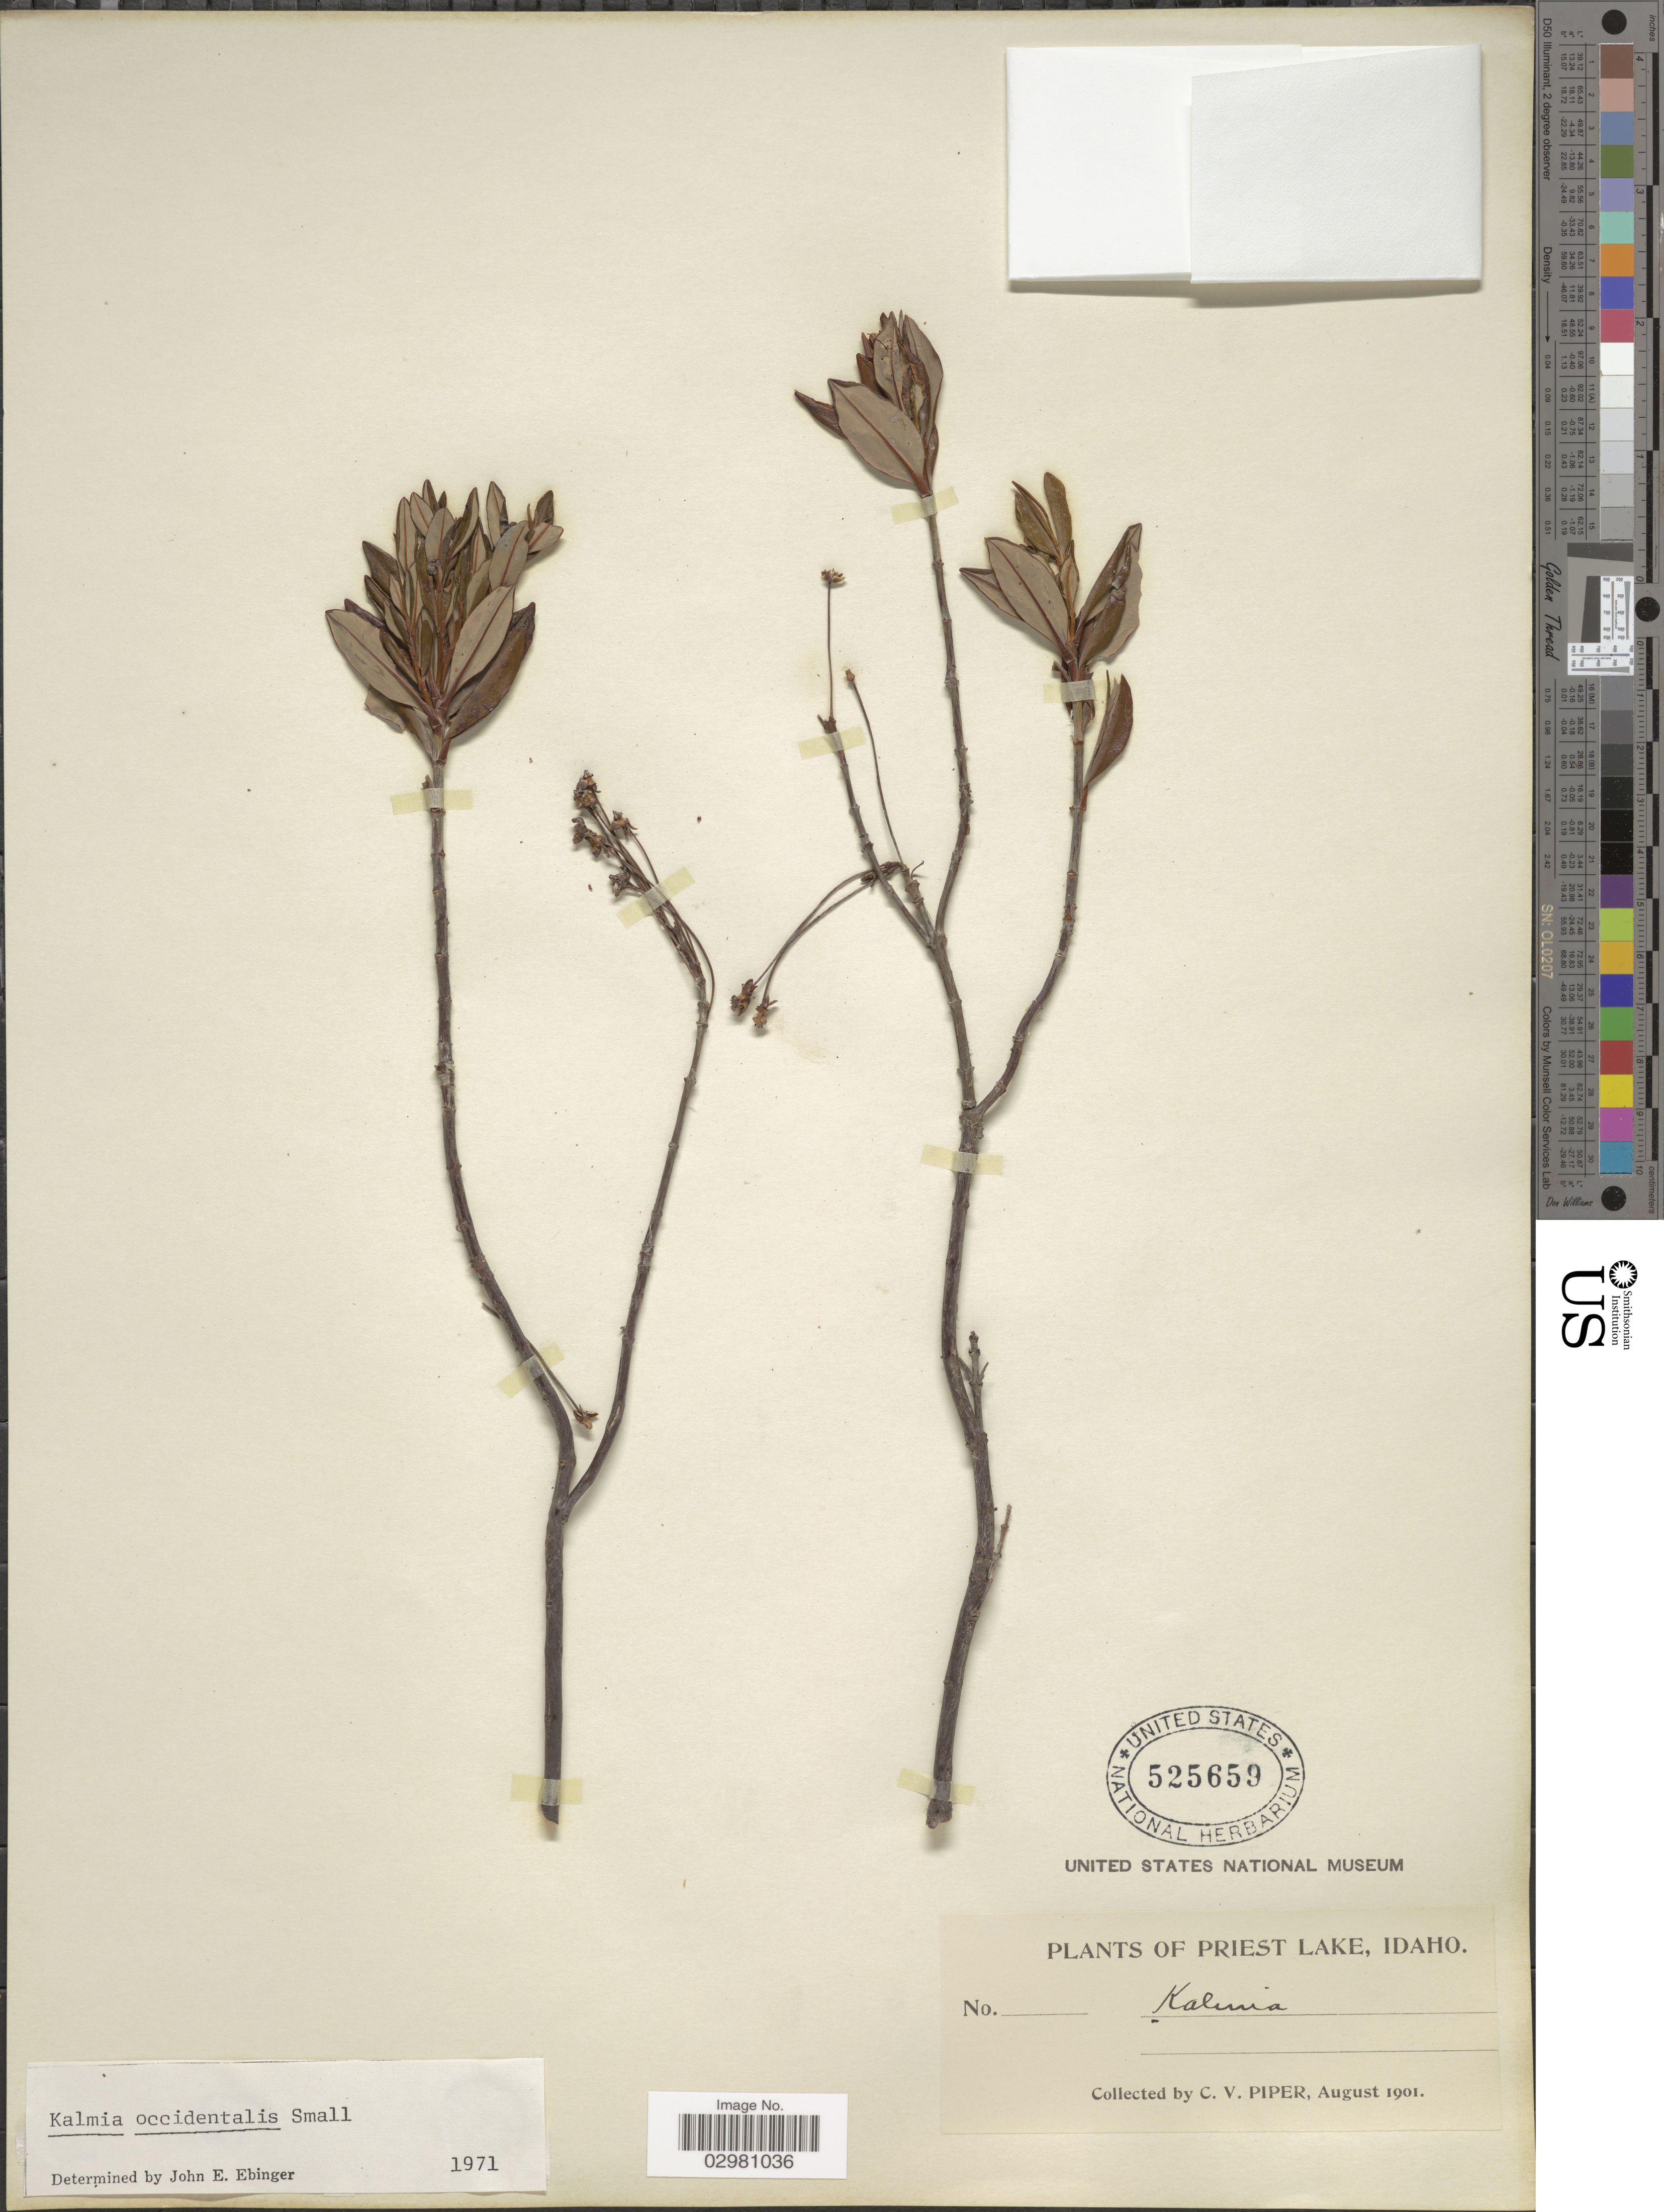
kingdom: Plantae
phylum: Tracheophyta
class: Magnoliopsida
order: Ericales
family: Ericaceae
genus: Kalmia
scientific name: Kalmia microphylla var. occidentalis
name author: (Small) Ebinger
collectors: C. V. Piper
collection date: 1901-08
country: United States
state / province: Idaho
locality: Pries Lake, Idaho.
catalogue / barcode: US 525659